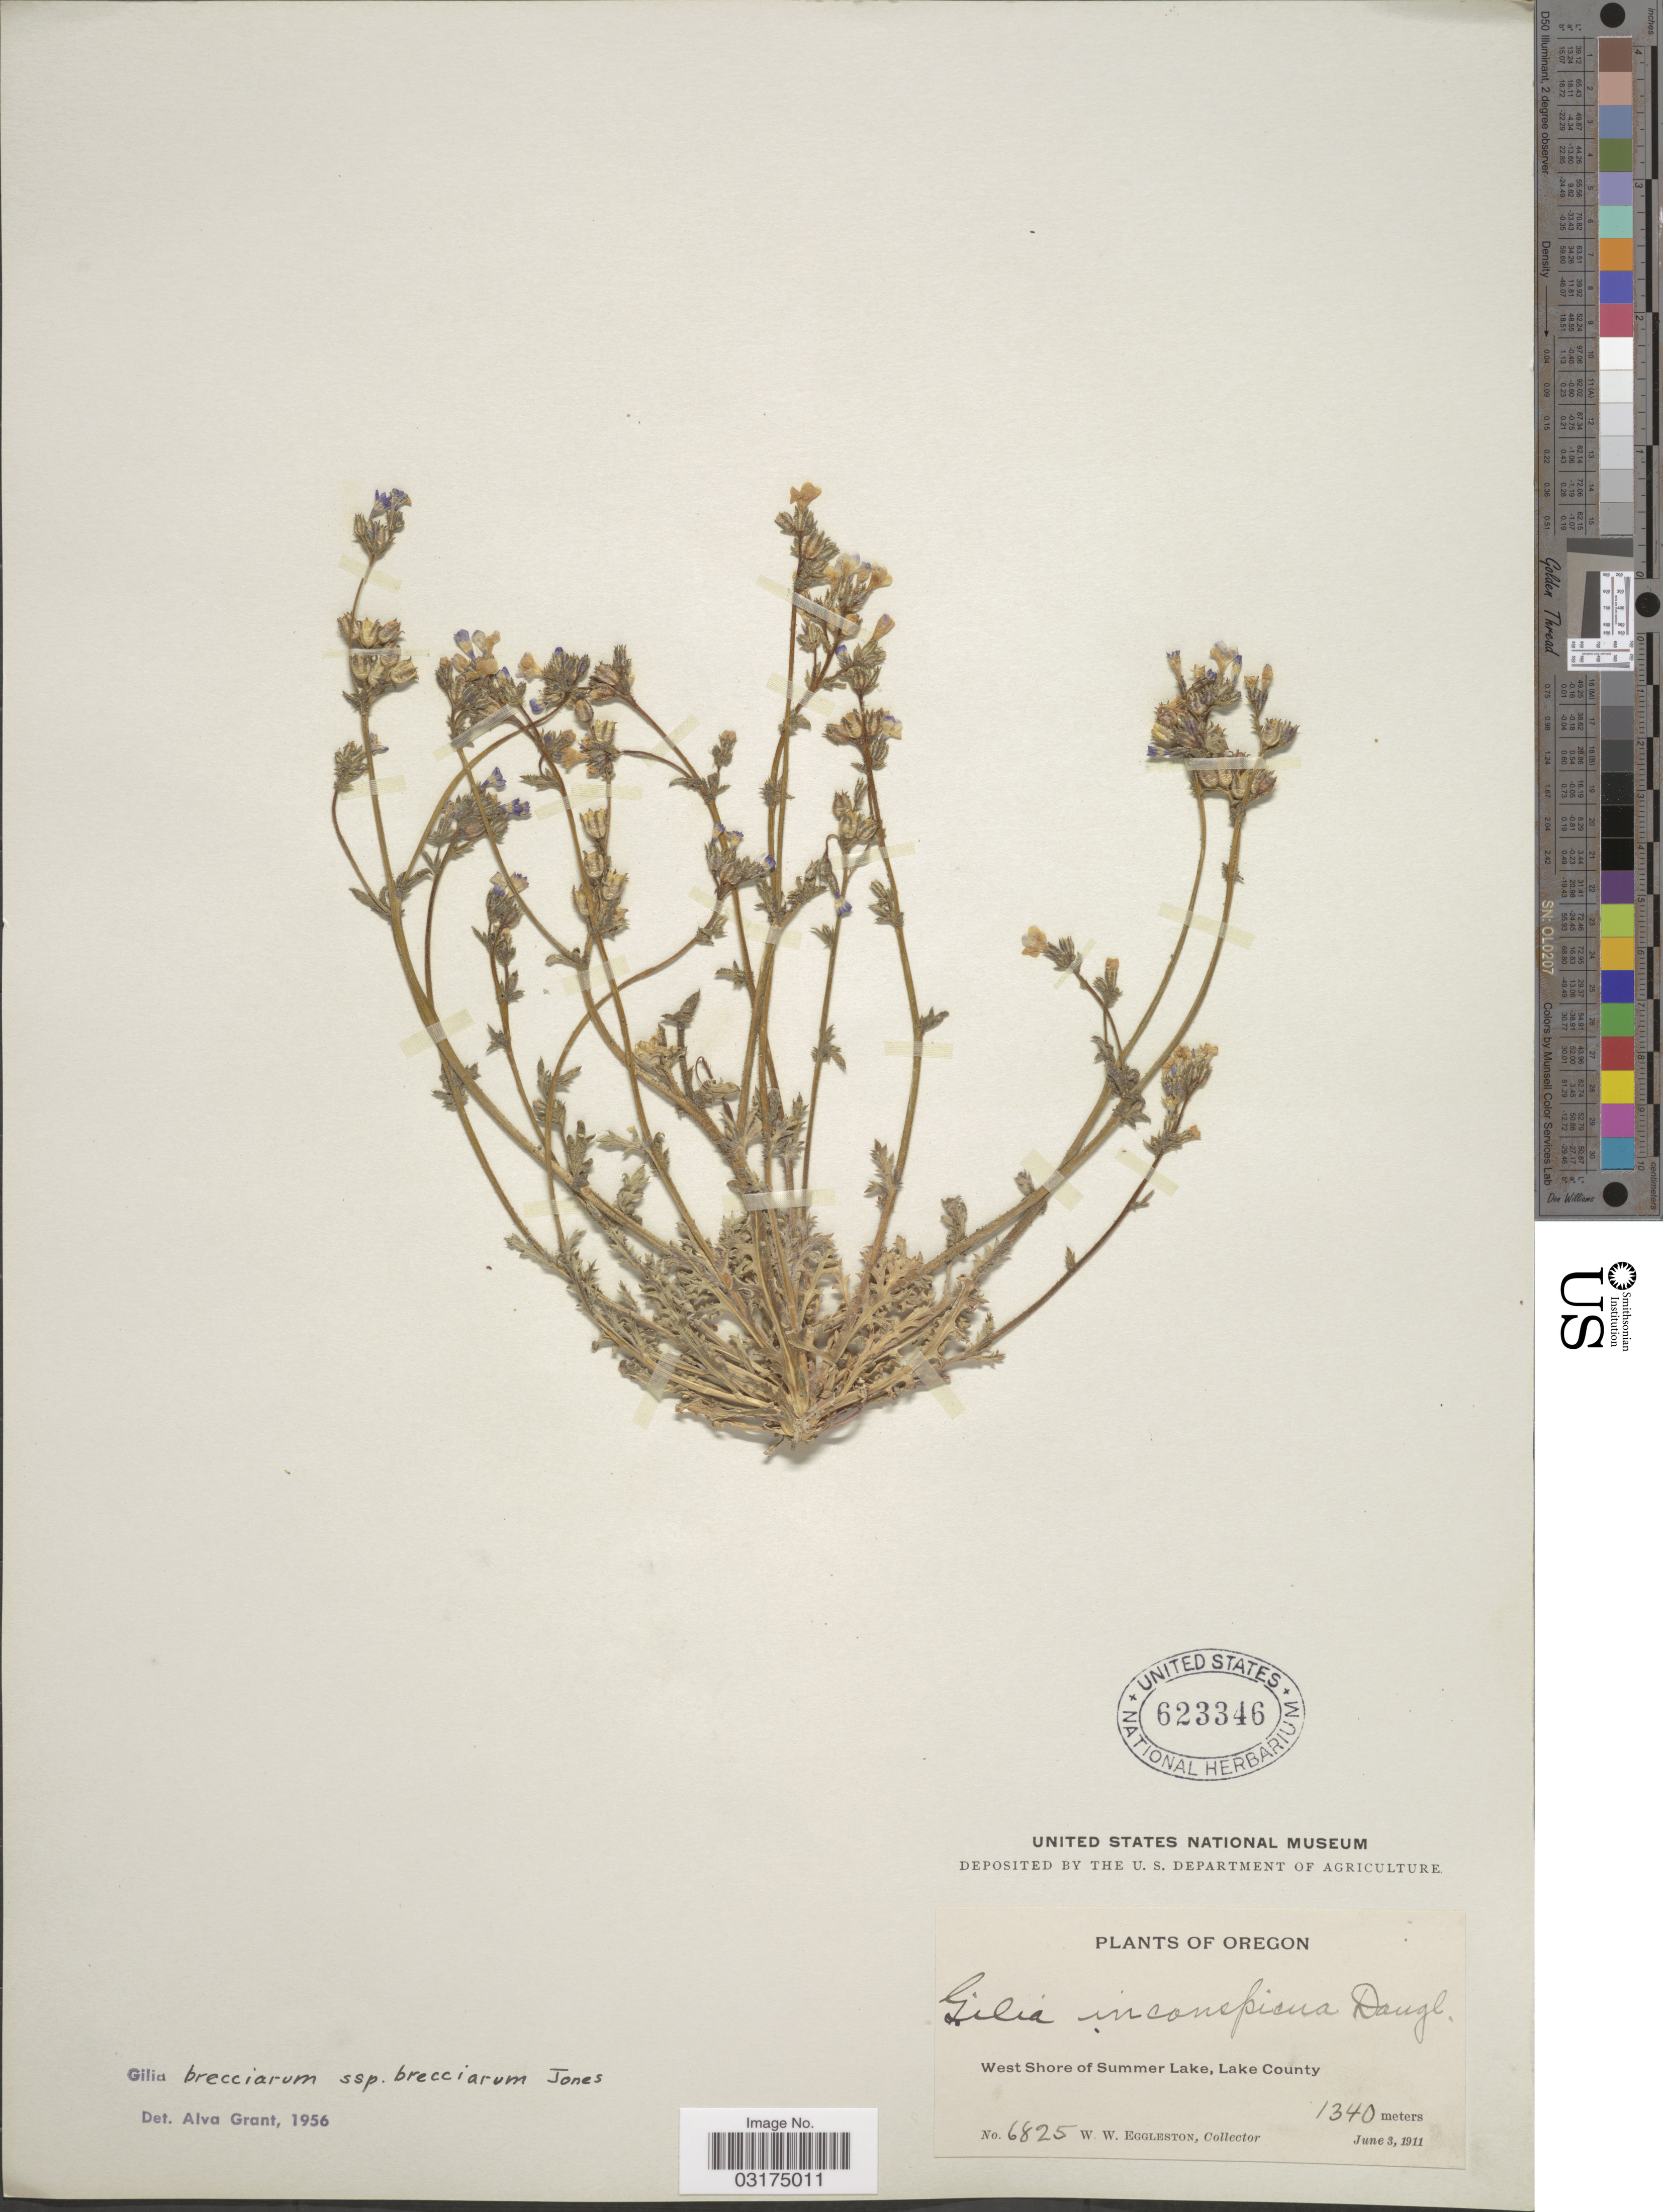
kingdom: Plantae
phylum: Tracheophyta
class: Magnoliopsida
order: Ericales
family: Polemoniaceae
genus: Gilia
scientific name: Gilia brecciarum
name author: M.E. Jones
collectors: W. W. Eggleston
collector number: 6825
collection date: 1911-06-03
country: United States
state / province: Oregon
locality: West Shore of Summer Lake, Lake County.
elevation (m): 1340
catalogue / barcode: US 623346